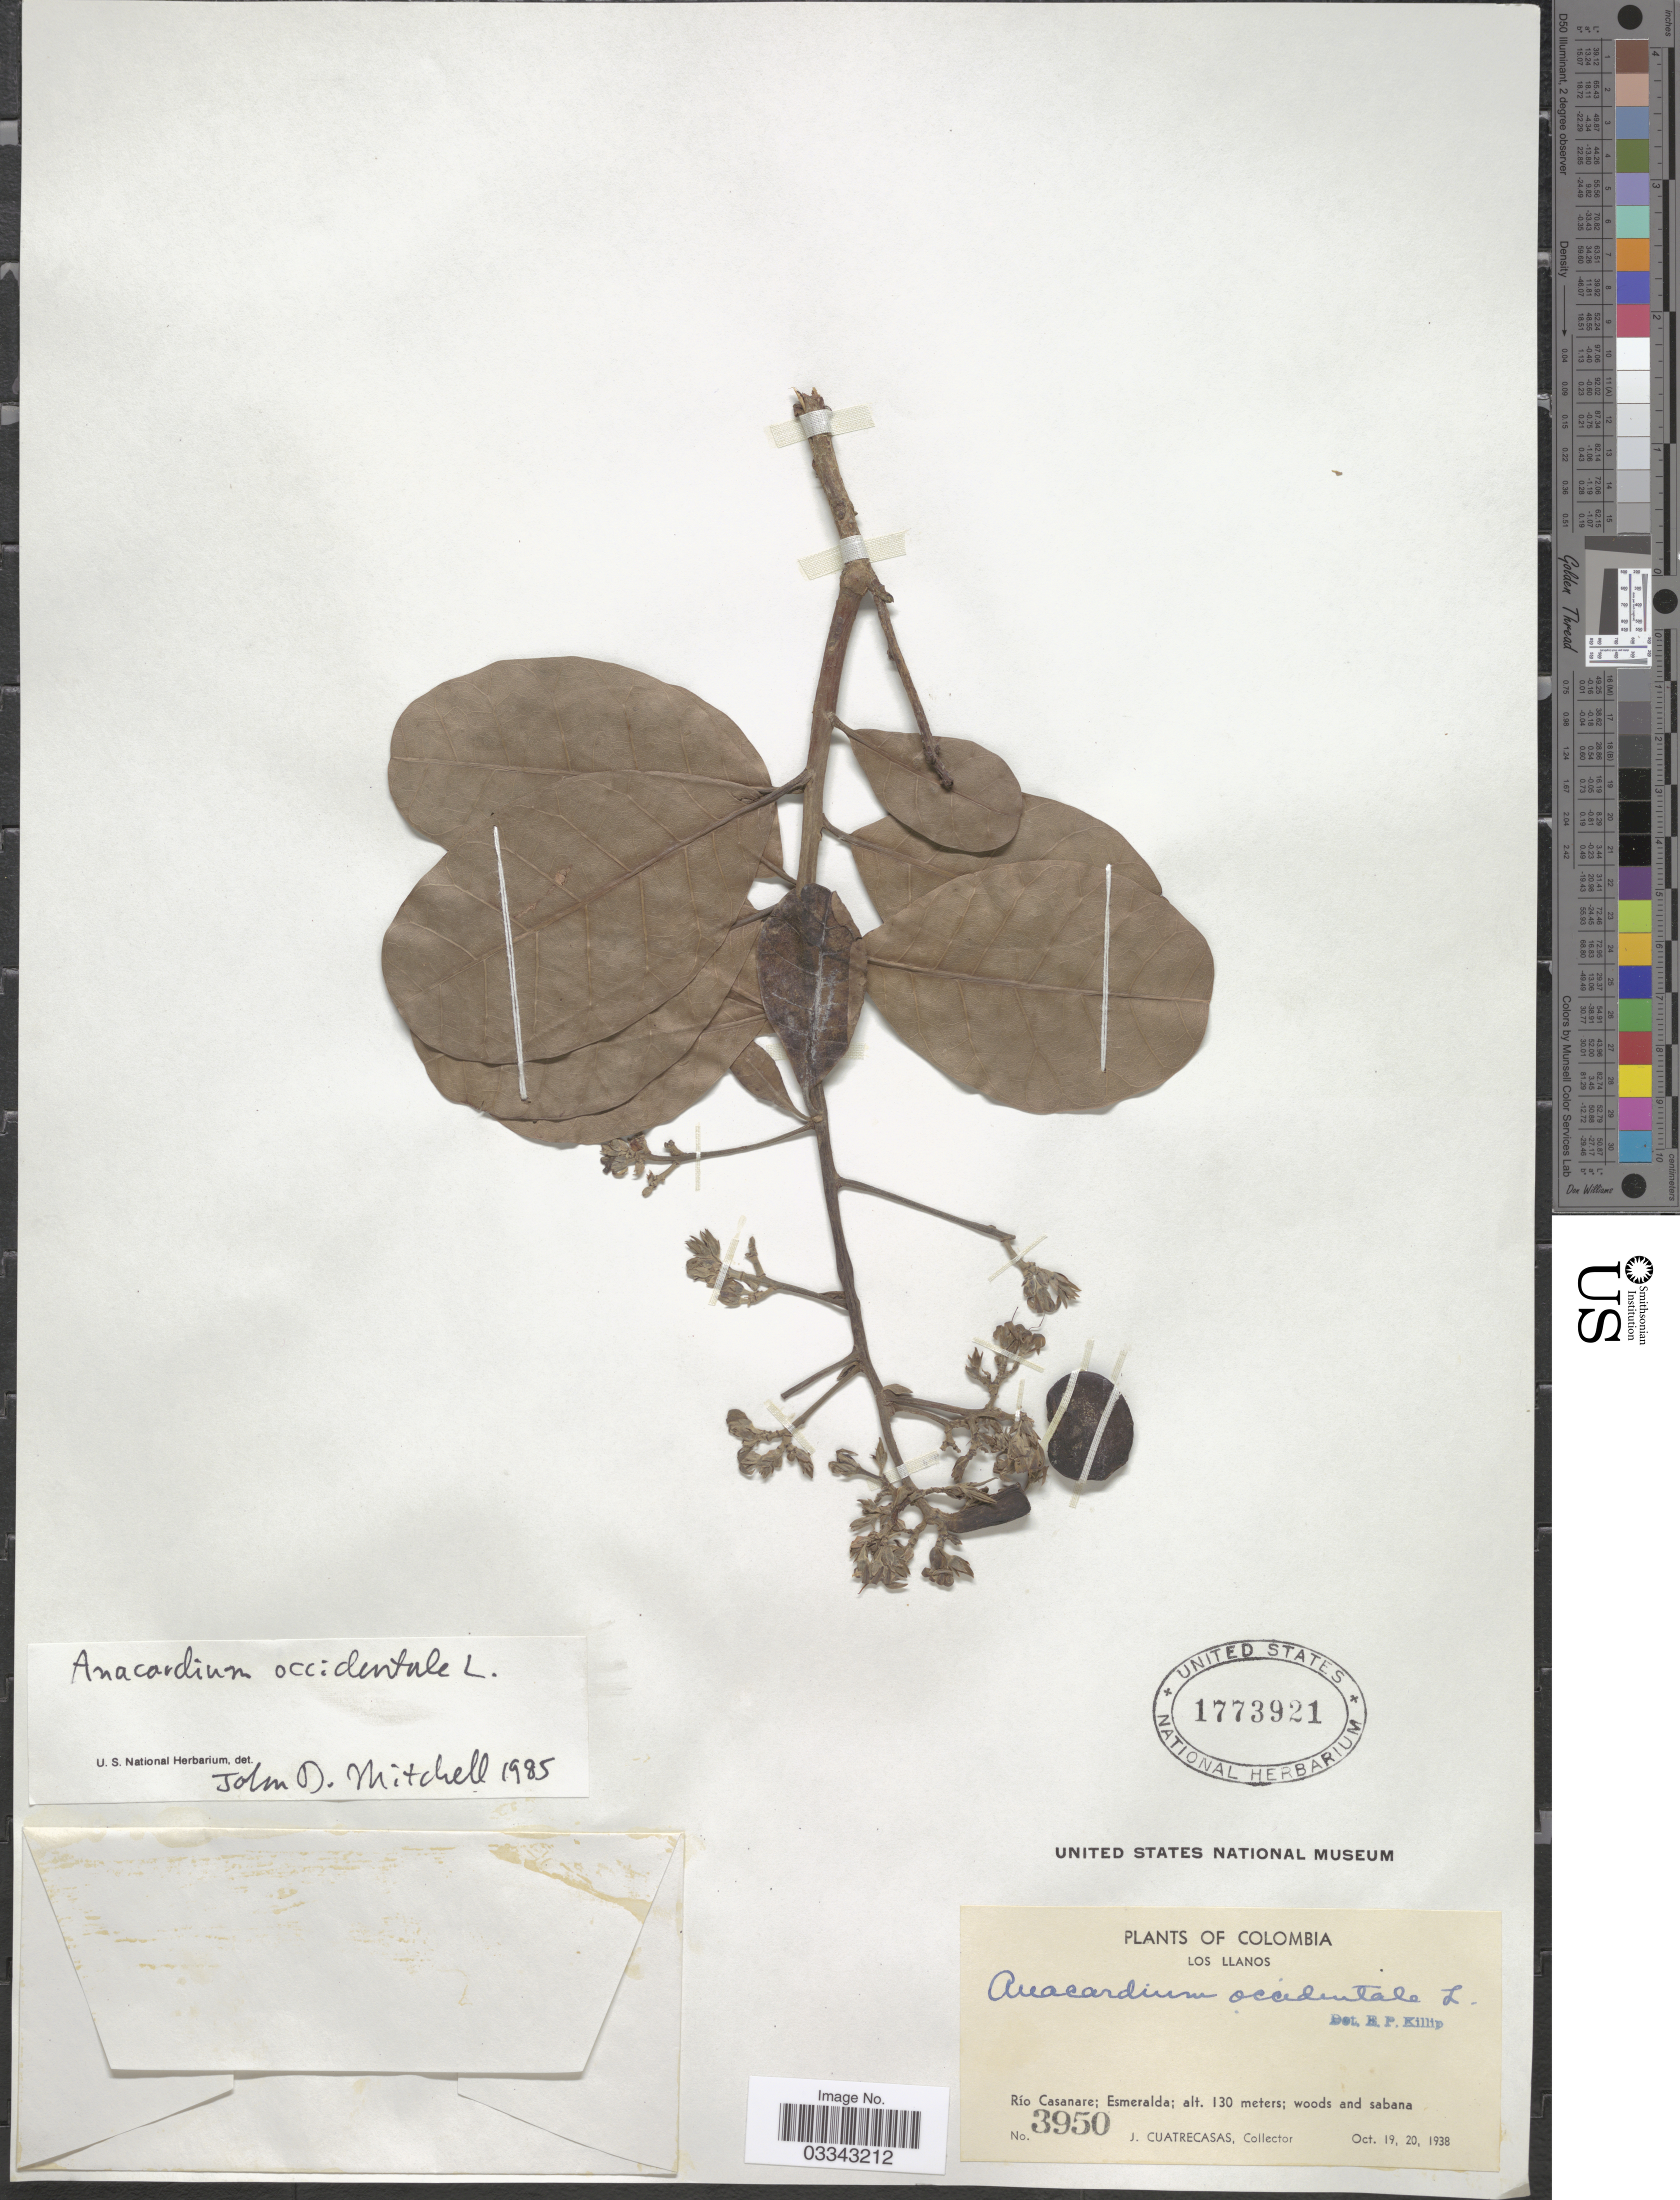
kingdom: Plantae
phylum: Tracheophyta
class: Magnoliopsida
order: Sapindales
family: Anacardiaceae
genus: Anacardium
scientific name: Anacardium occidentale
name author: L.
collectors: J. Cuatrecasas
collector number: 3950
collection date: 1938-10-19/1938-10-20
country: Colombia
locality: Los Llanos. Río Casanare; Esmeralda.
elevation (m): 130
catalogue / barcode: US 1773921